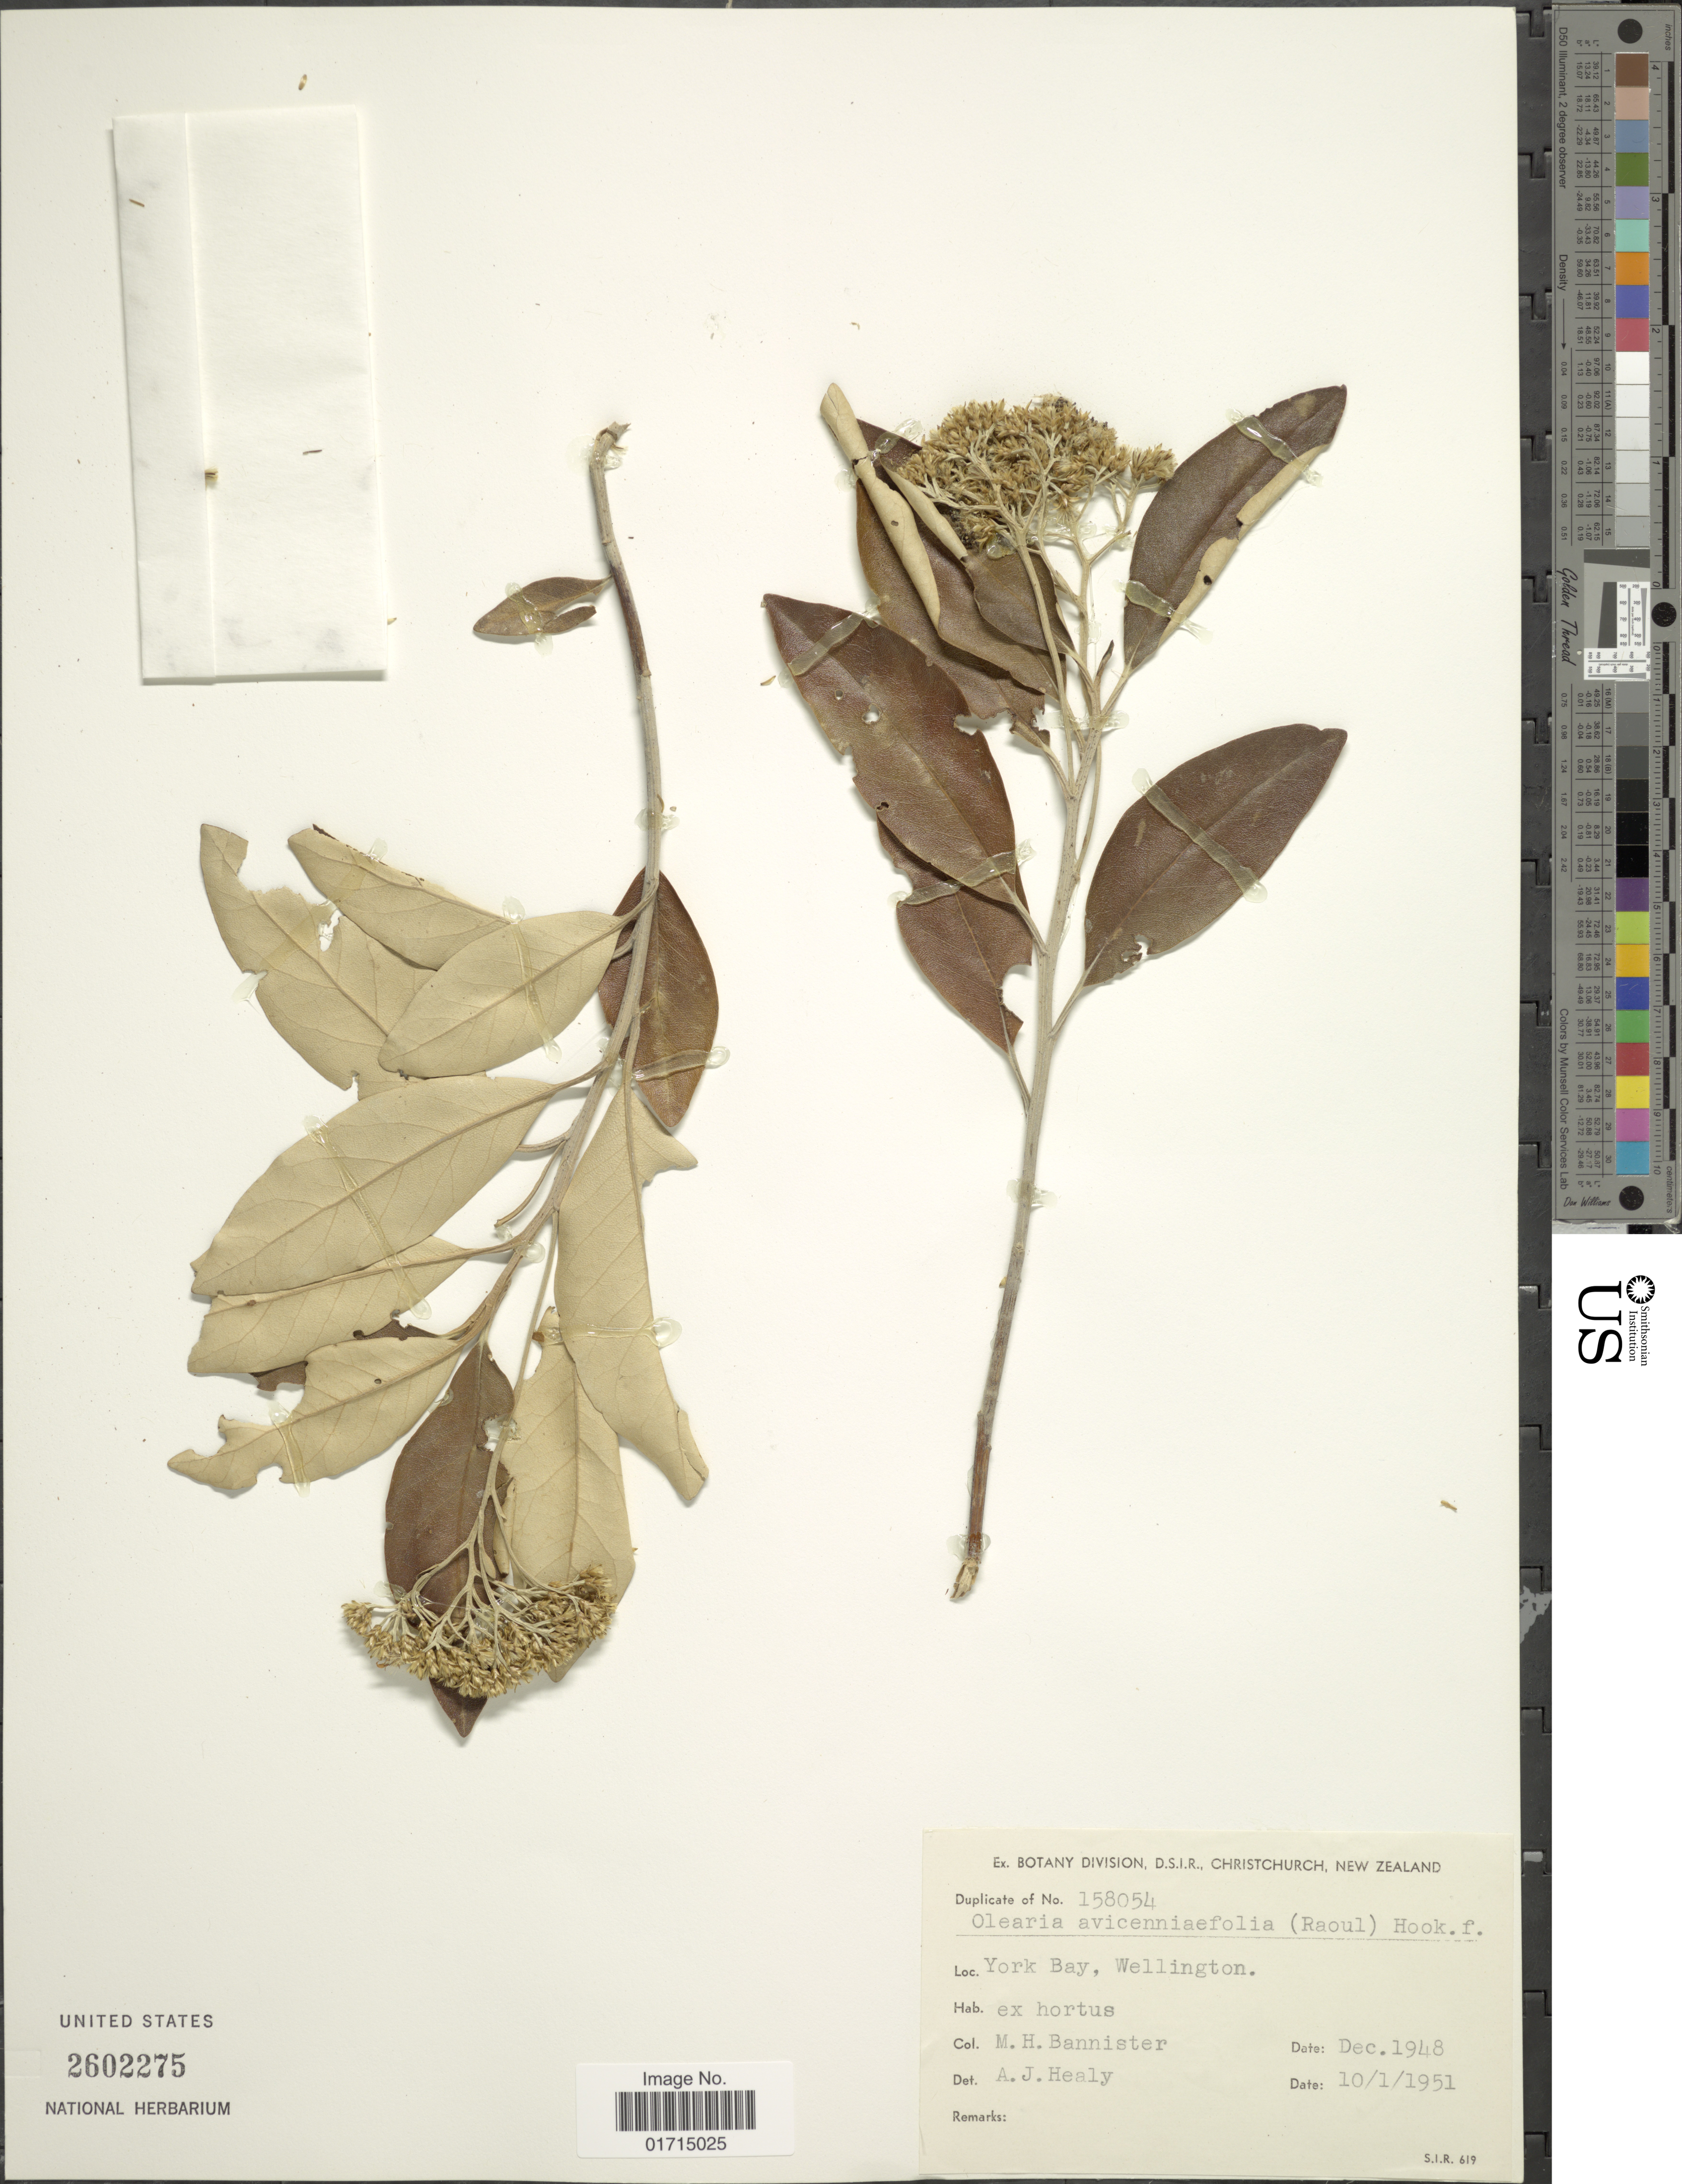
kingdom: Plantae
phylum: Tracheophyta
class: Magnoliopsida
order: Asterales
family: Asteraceae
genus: Olearia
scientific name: Olearia avicenniifolia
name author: (Raoul) Hook. f.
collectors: H. Bannister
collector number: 158054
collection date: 1948-12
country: New Zealand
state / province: Wellington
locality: York Bay, Wellington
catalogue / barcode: US 2602275